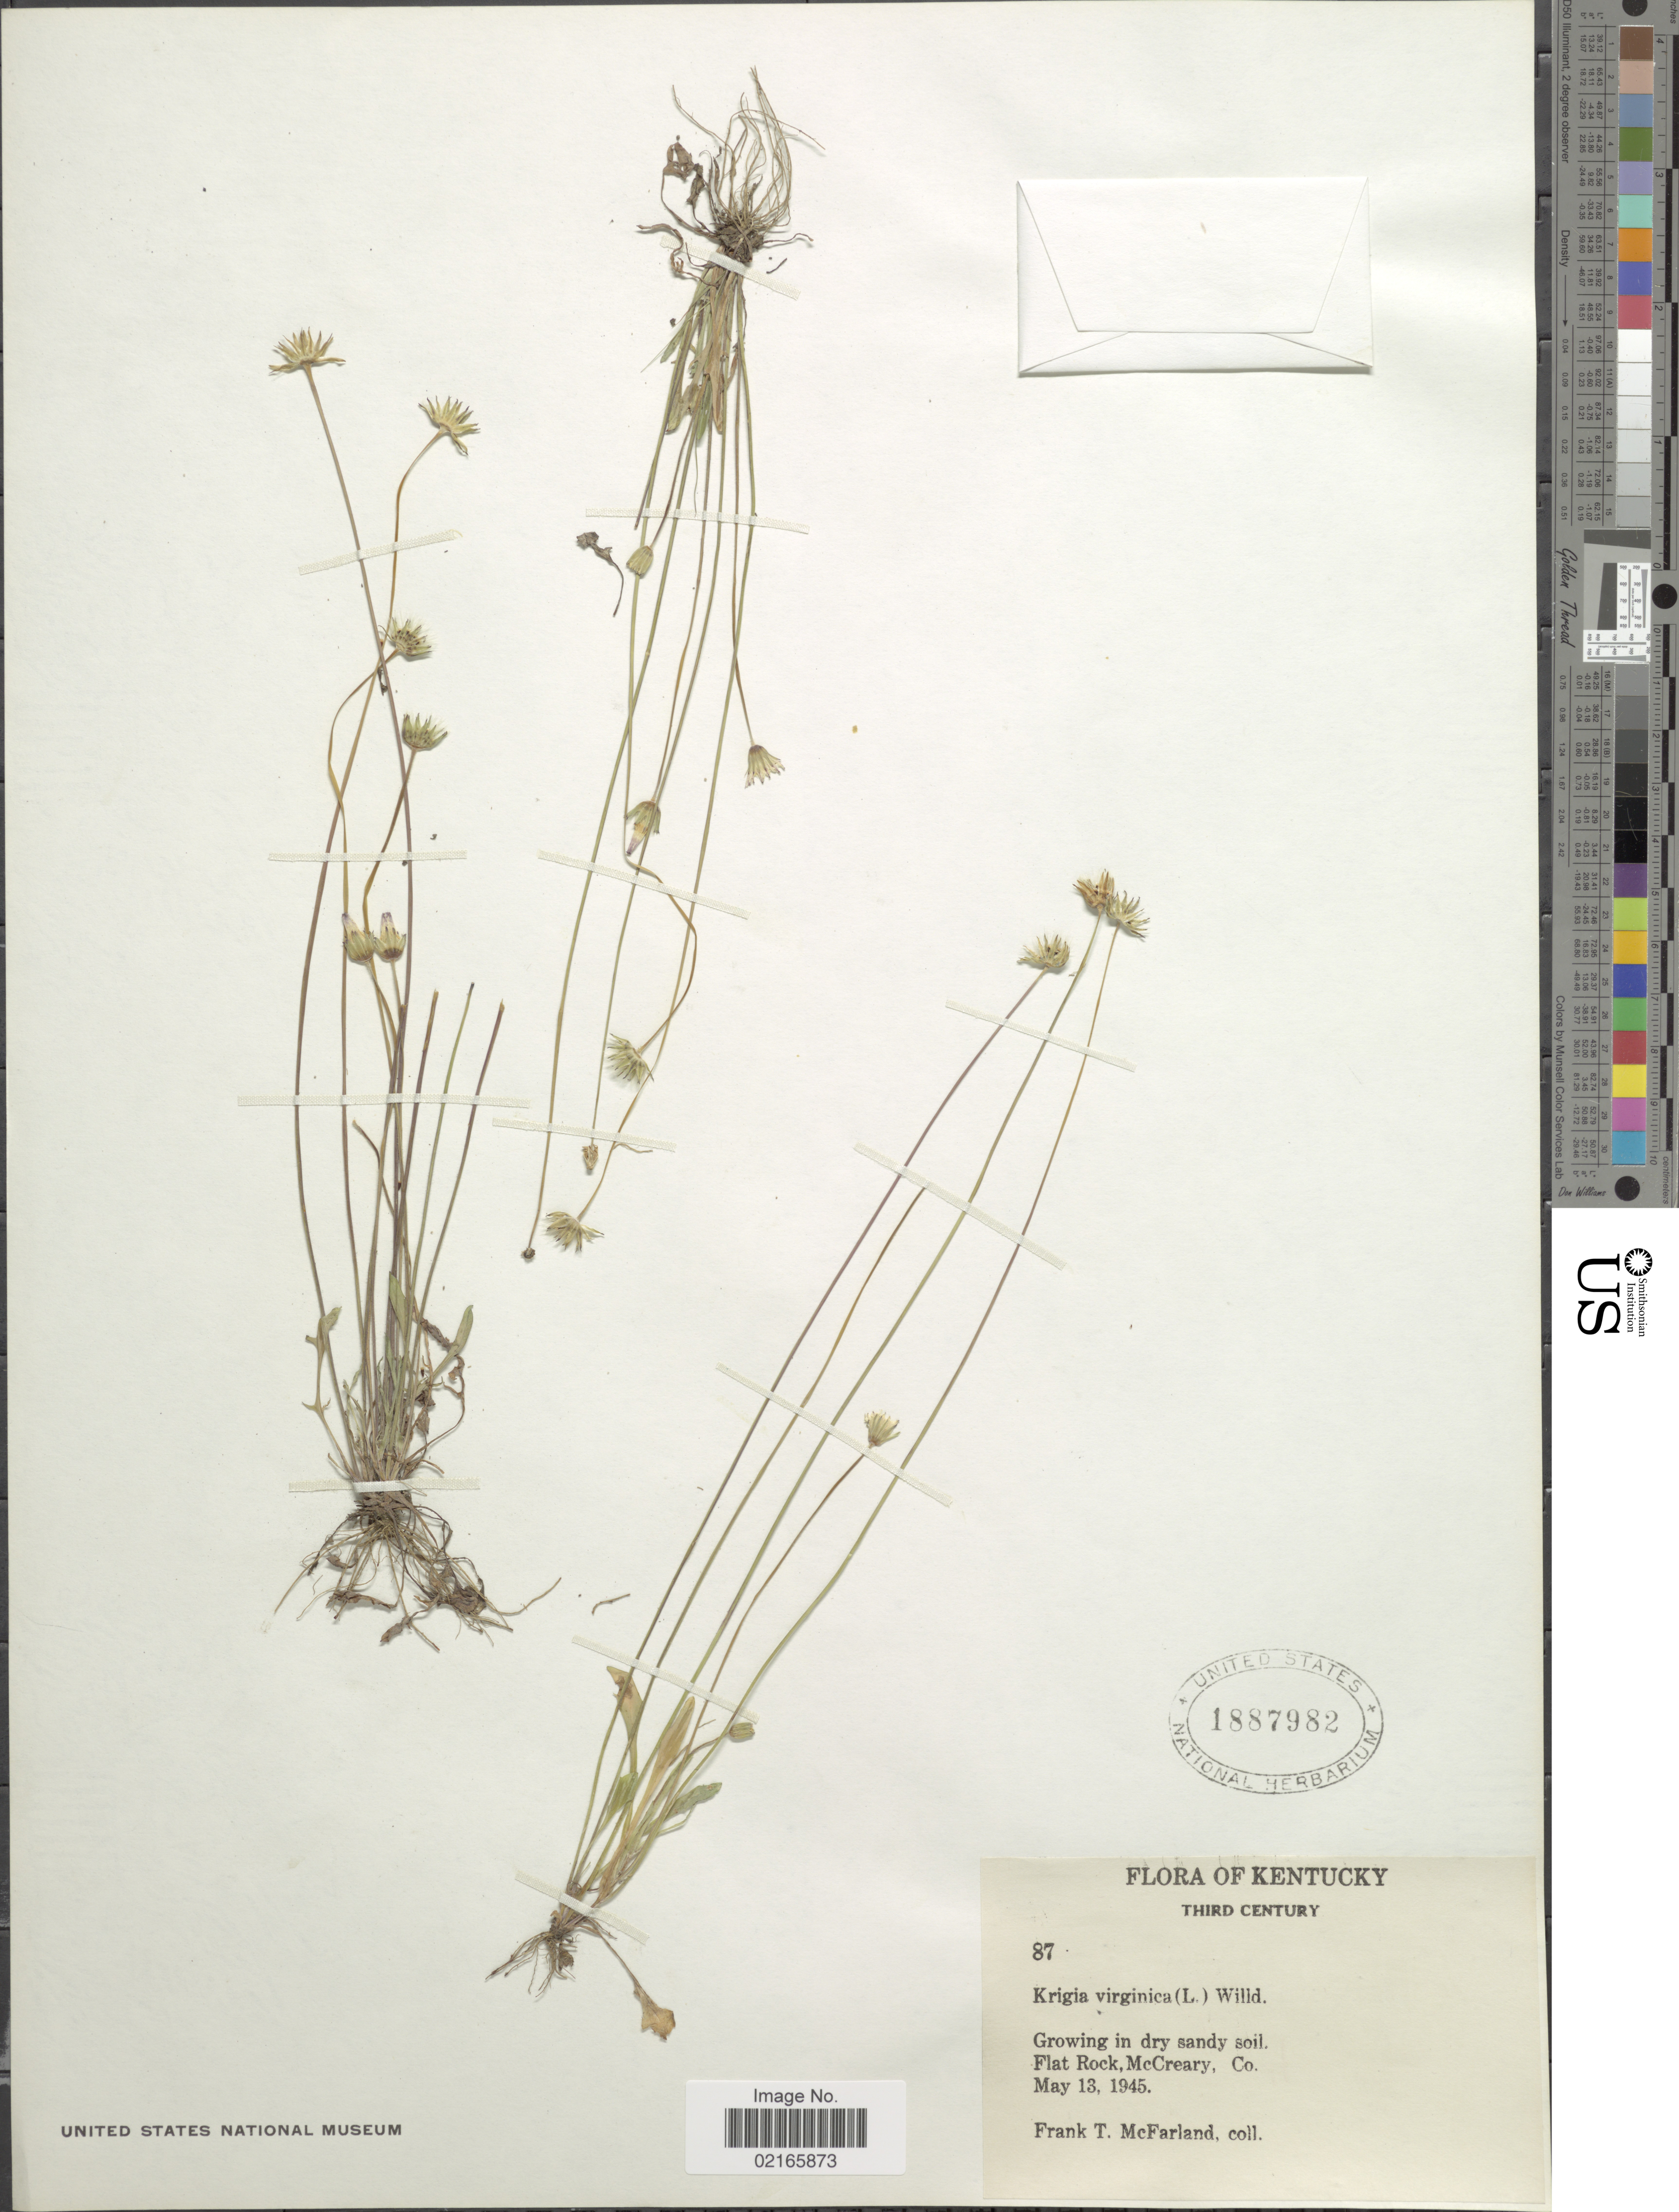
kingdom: Plantae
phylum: Tracheophyta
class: Magnoliopsida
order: Asterales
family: Asteraceae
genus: Krigia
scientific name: Krigia virginica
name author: (L.) Willd.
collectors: F. McFarland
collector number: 87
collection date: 1945-05-13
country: United States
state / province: Kentucky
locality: Growing in dry sandy soil, Flat Rock, McCreary Co.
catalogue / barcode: US 1887982